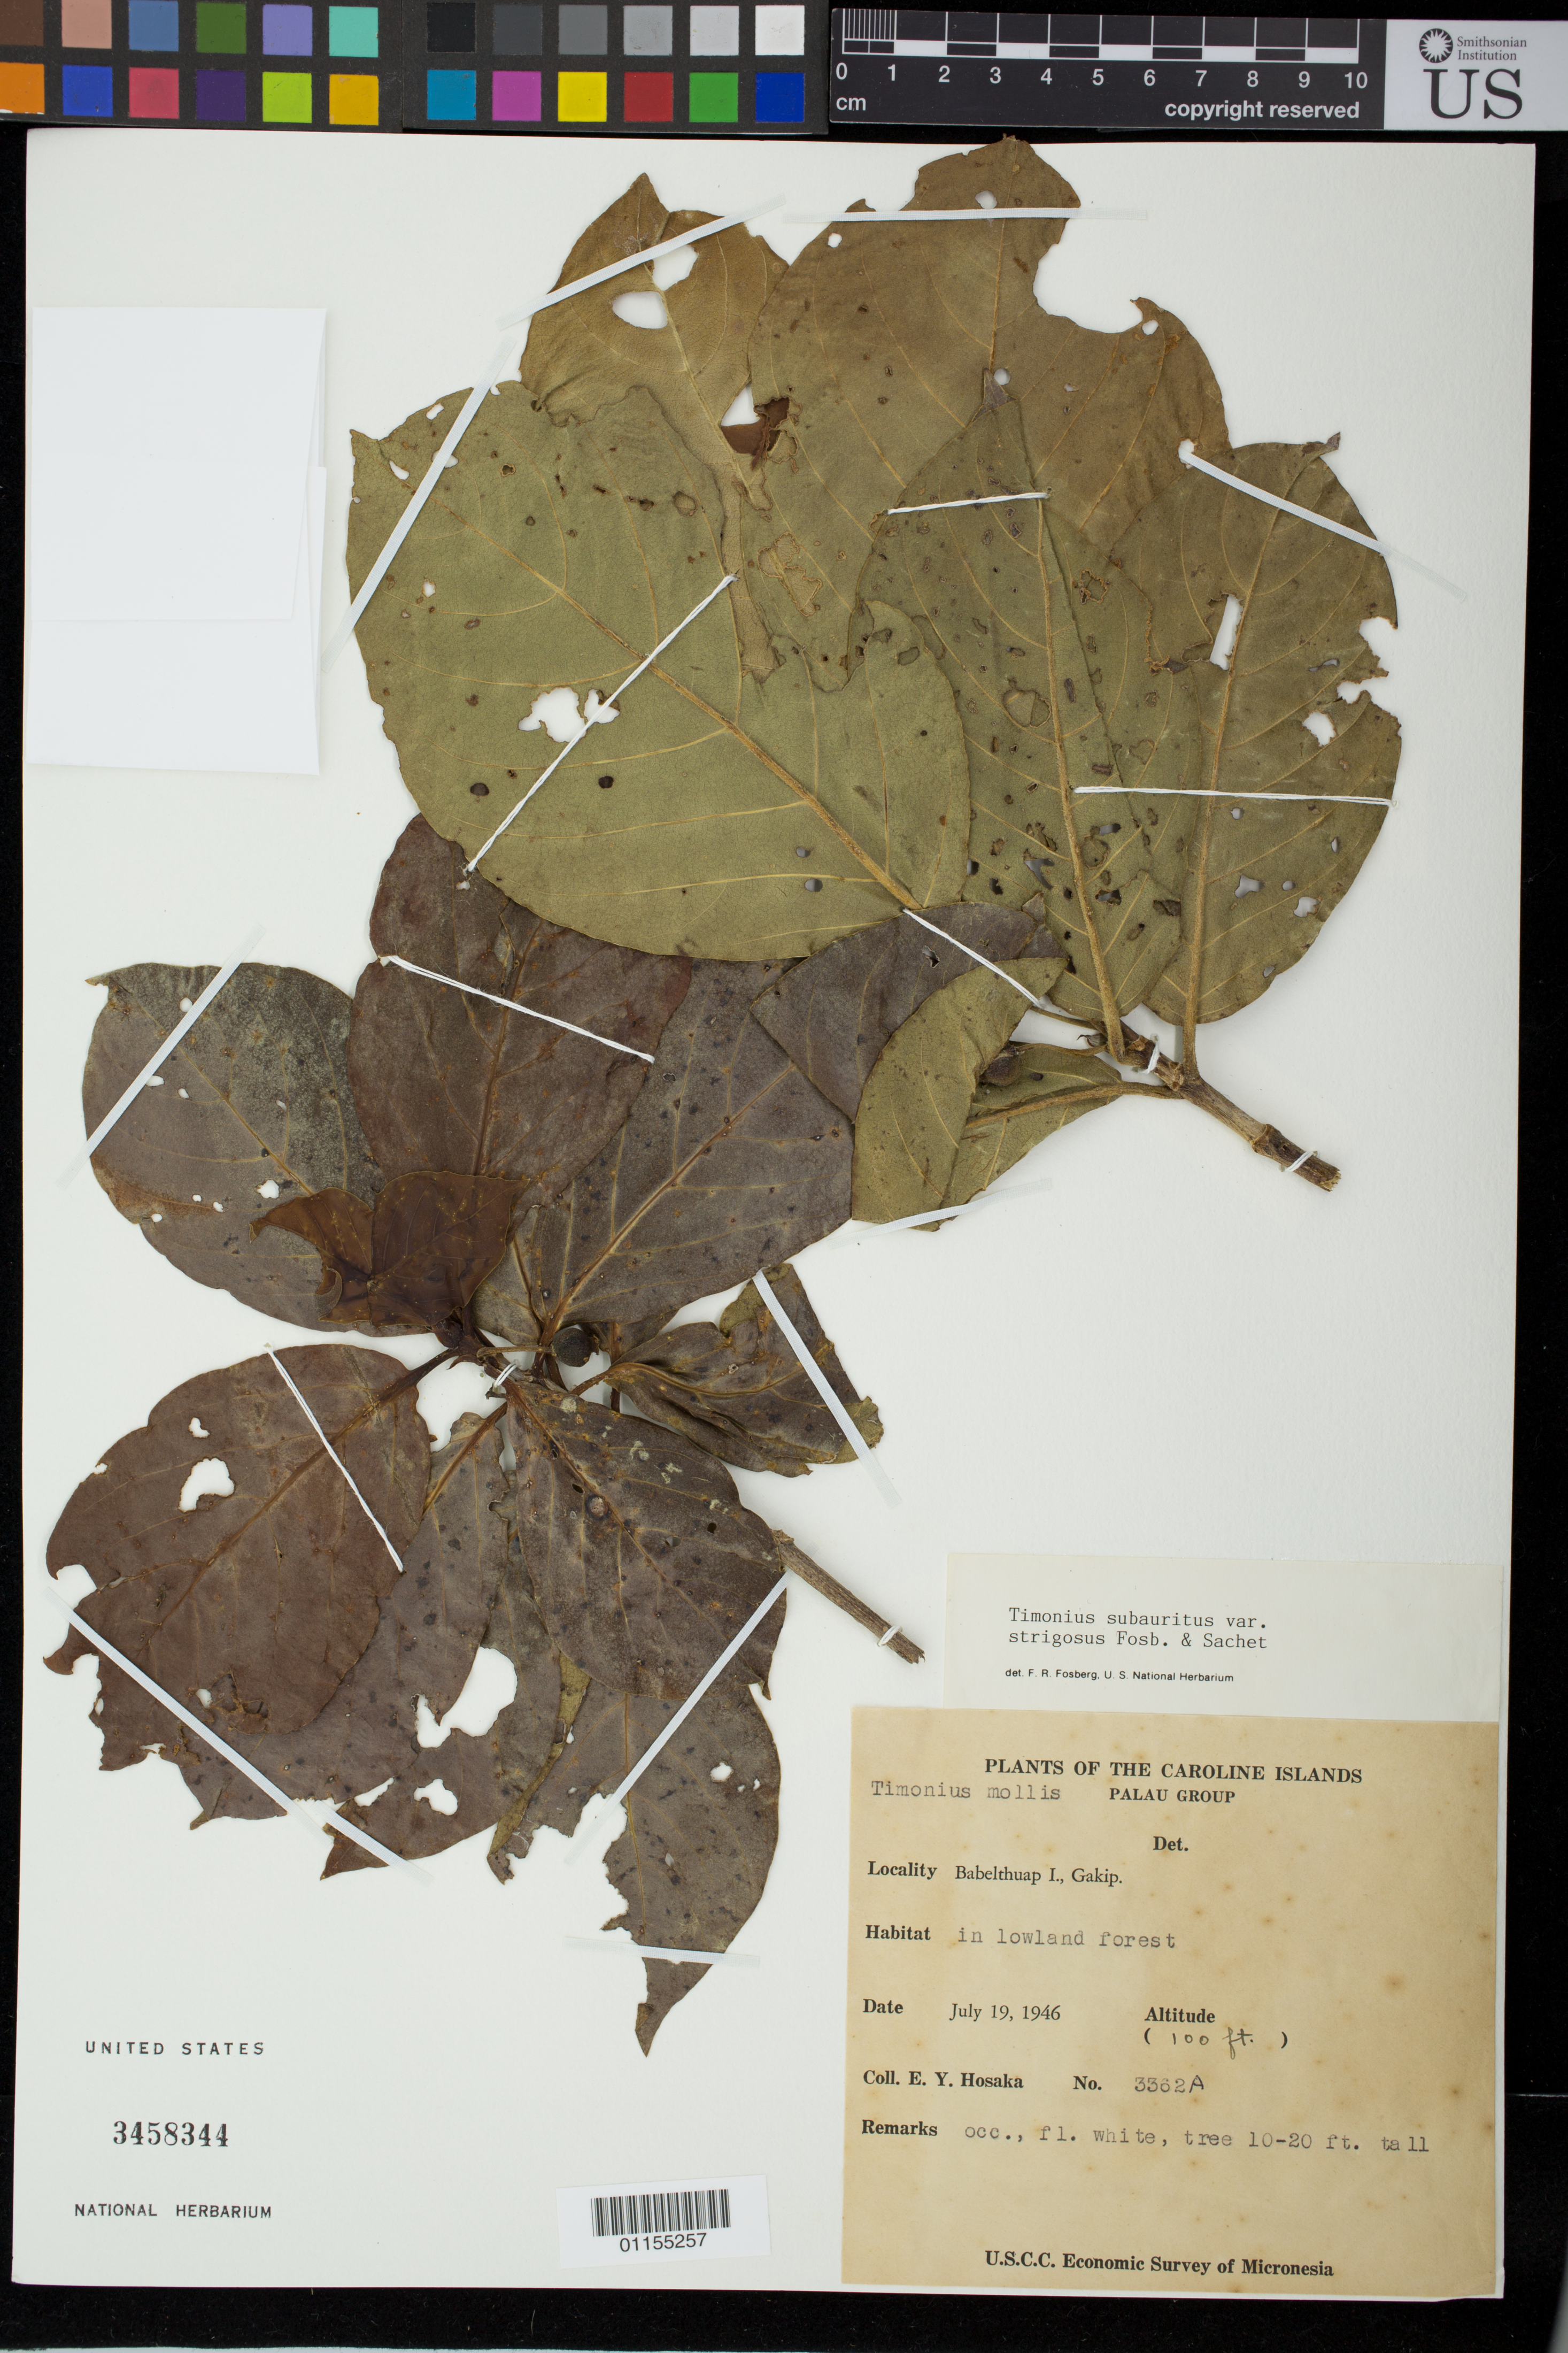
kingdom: Plantae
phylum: Tracheophyta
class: Magnoliopsida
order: Gentianales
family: Rubiaceae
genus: Timonius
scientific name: Timonius subauritus var. strigosus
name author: Fosberg & Sachet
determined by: Fosberg, F. R.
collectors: E. Y. Hosaka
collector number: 3362A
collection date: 1946-07-19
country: Palau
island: Babeldaob [Babelthuap]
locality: Babelthaup I., Gakip.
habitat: Lowland forest.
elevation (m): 30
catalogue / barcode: US 3458344